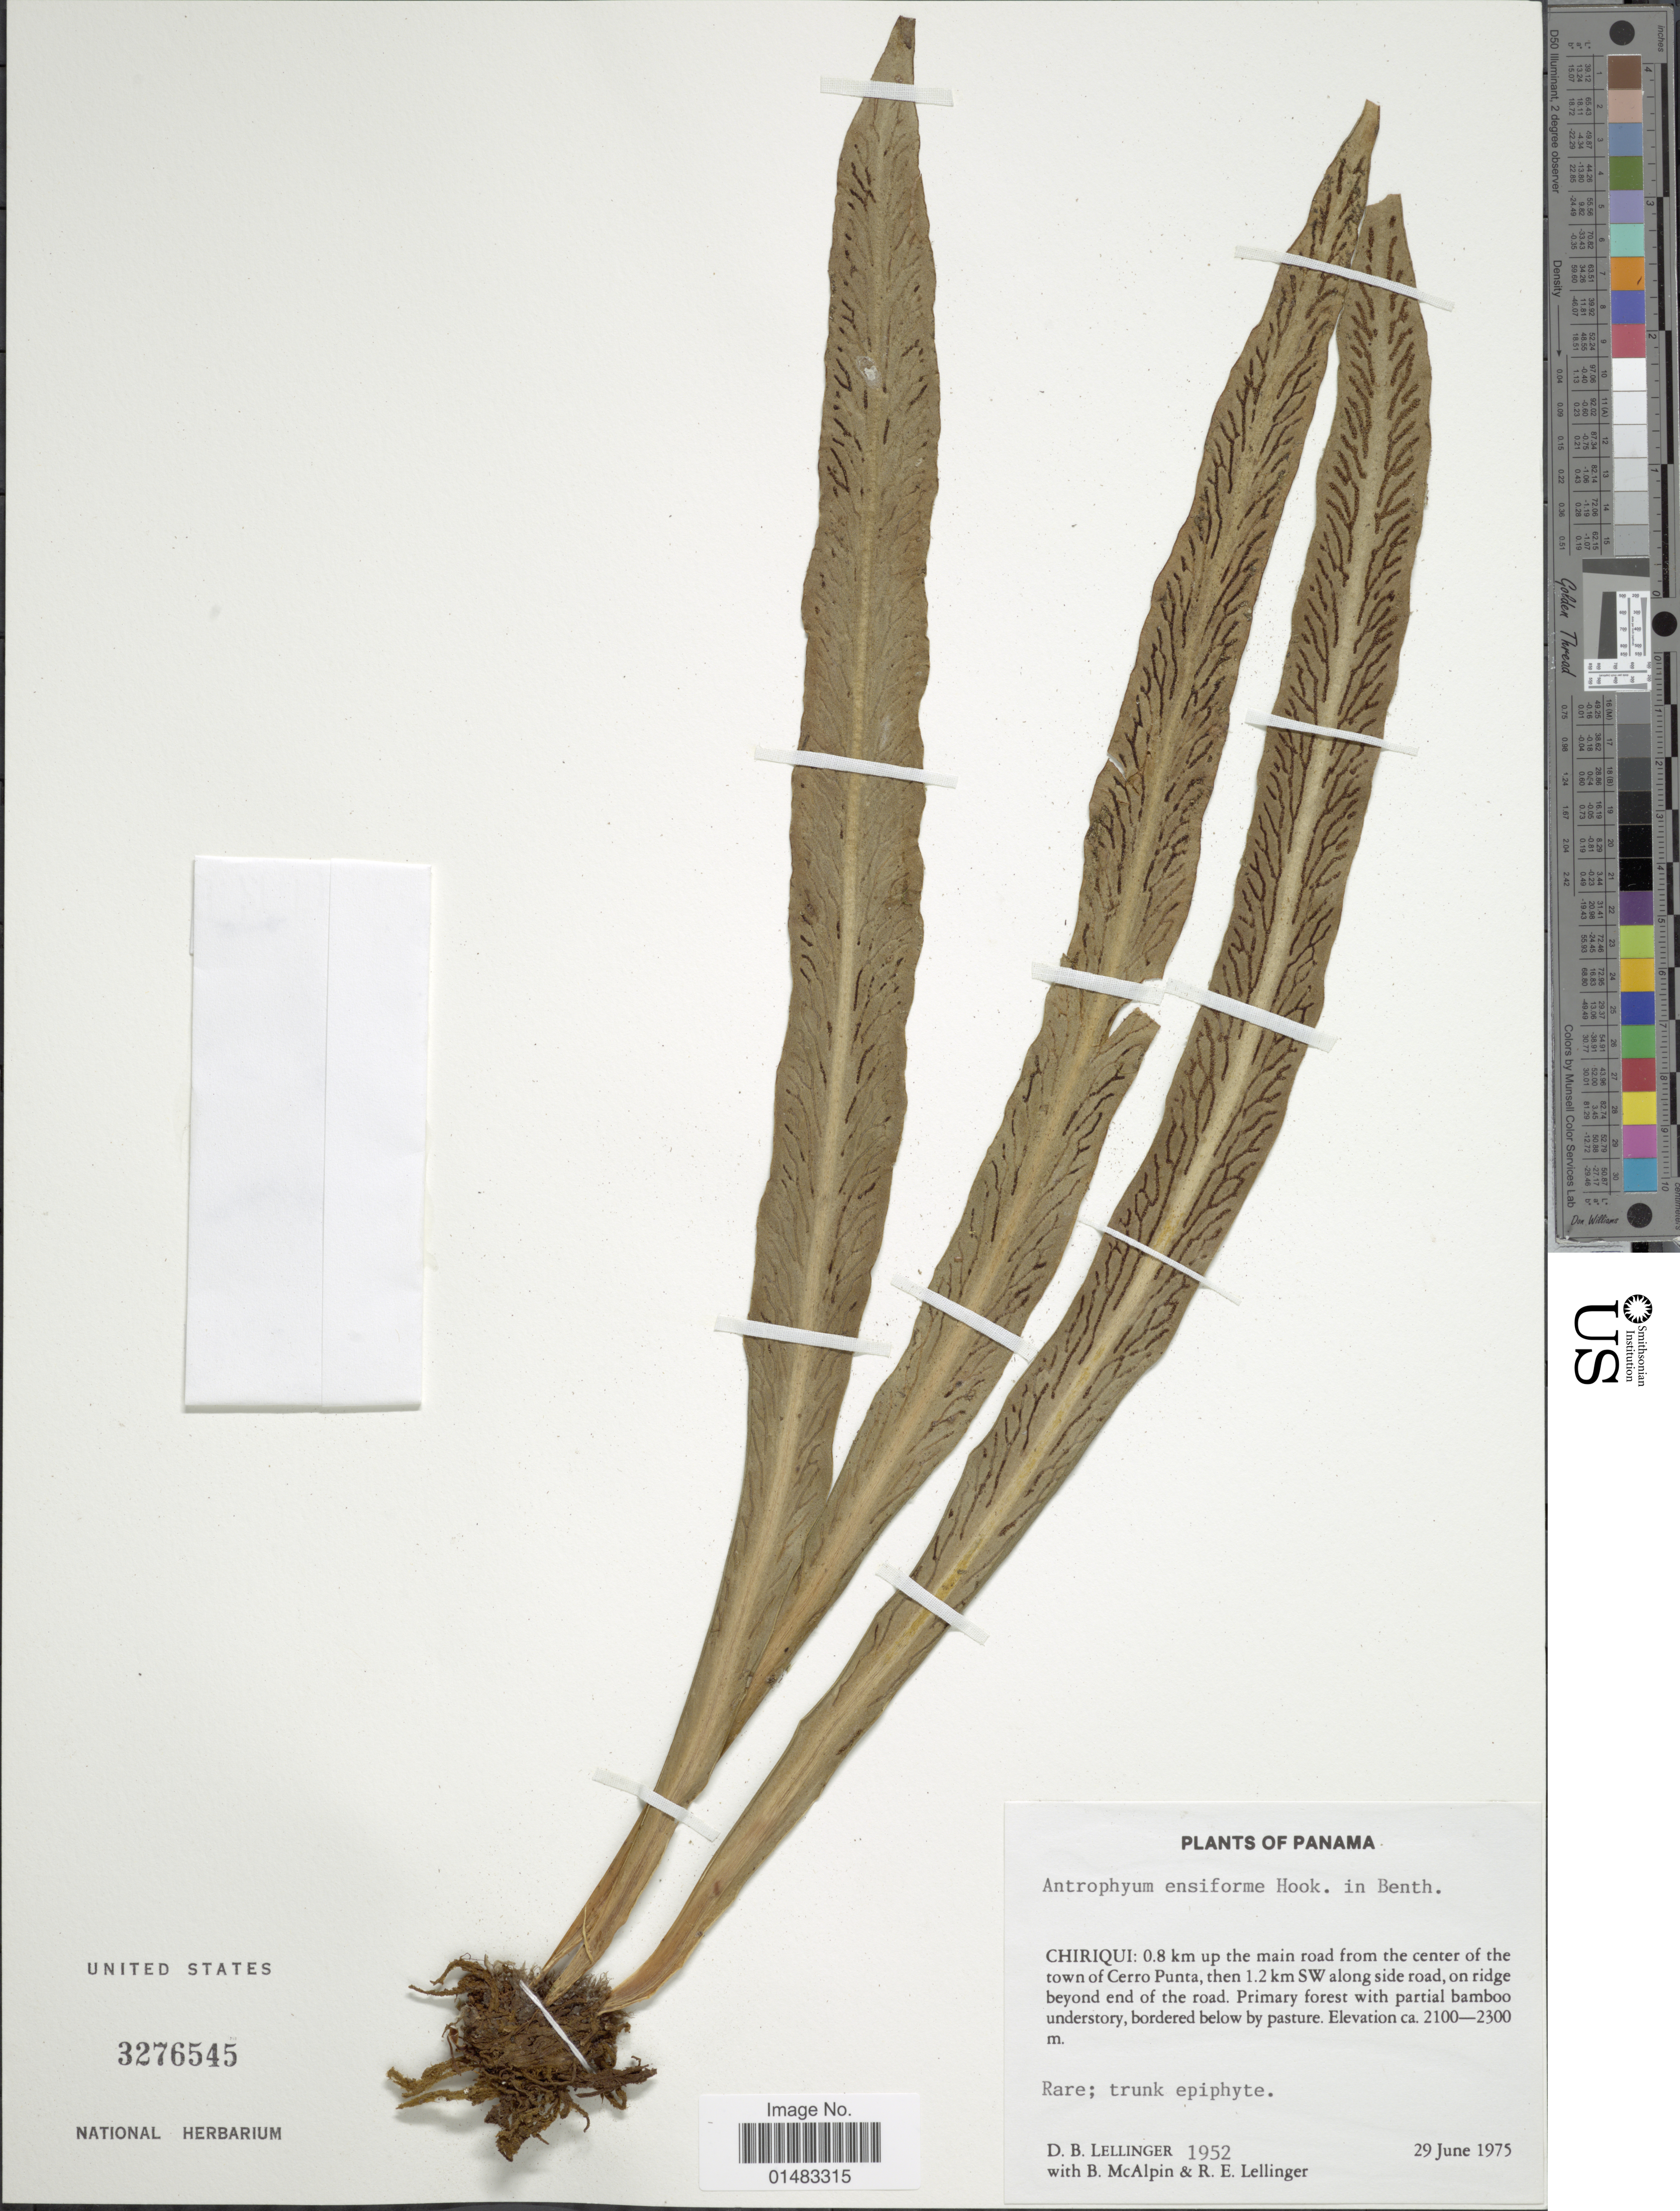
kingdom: Plantae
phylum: Tracheophyta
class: Polypodiopsida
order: Polypodiales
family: Pteridaceae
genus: Scoliosorus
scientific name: Scoliosorus ensiformis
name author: (Hook.) T. Moore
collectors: D. B. Lellinger, B. McAlpin & R. E. Lellinger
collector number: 1952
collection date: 1975-06-29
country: Panama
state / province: Chiriqui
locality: Plants of Panama, 0.8 km up the main road from the center of the town of Cerro Punta, then 1.2 km SW aling side road, on ridge beyond end of the road. Primary forest with partial bamboo understory, bordered below by pasture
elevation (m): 2100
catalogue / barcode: US 3276545